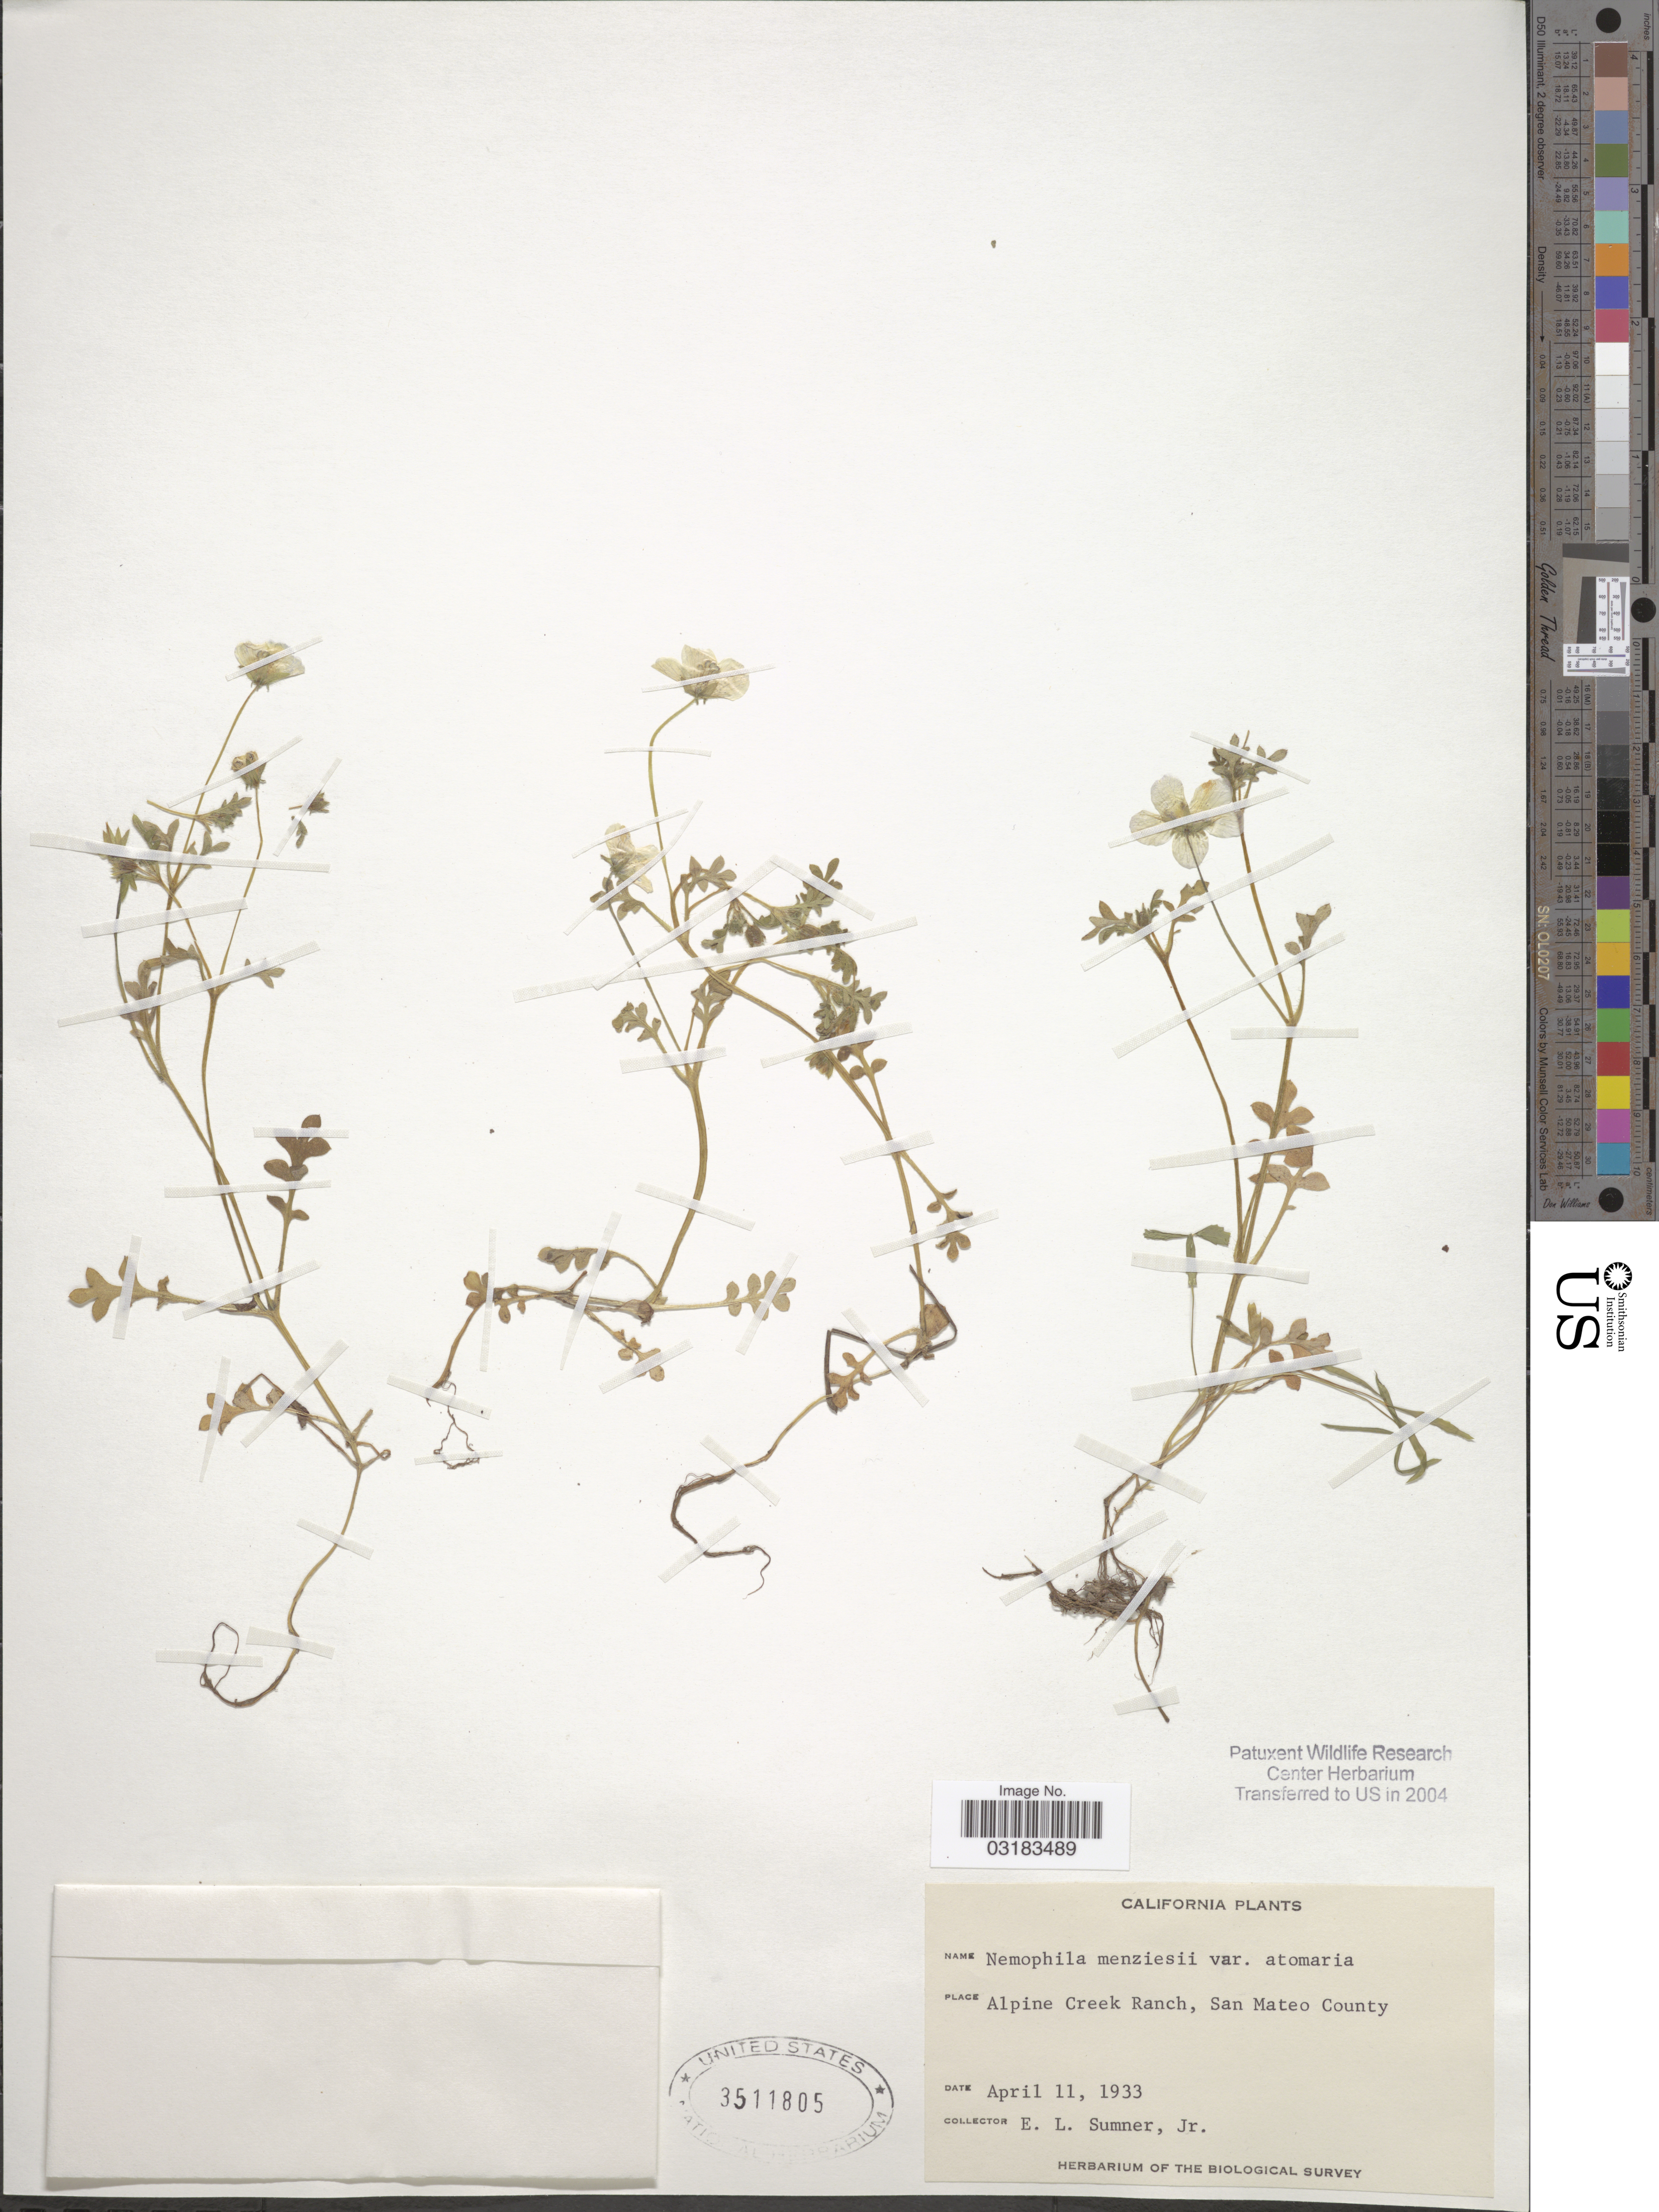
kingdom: Plantae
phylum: Tracheophyta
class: Magnoliopsida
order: Boraginales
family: Hydrophyllaceae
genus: Nemophila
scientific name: Nemophila menziesii var. atomaria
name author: (Fisch. & C.A. Mey.) H.P. Chandler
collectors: E. Sumner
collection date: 1933-04-11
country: United States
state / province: California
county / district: San Mateo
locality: Alpine Creek Ranch, San Mateo County.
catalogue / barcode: US 3511805